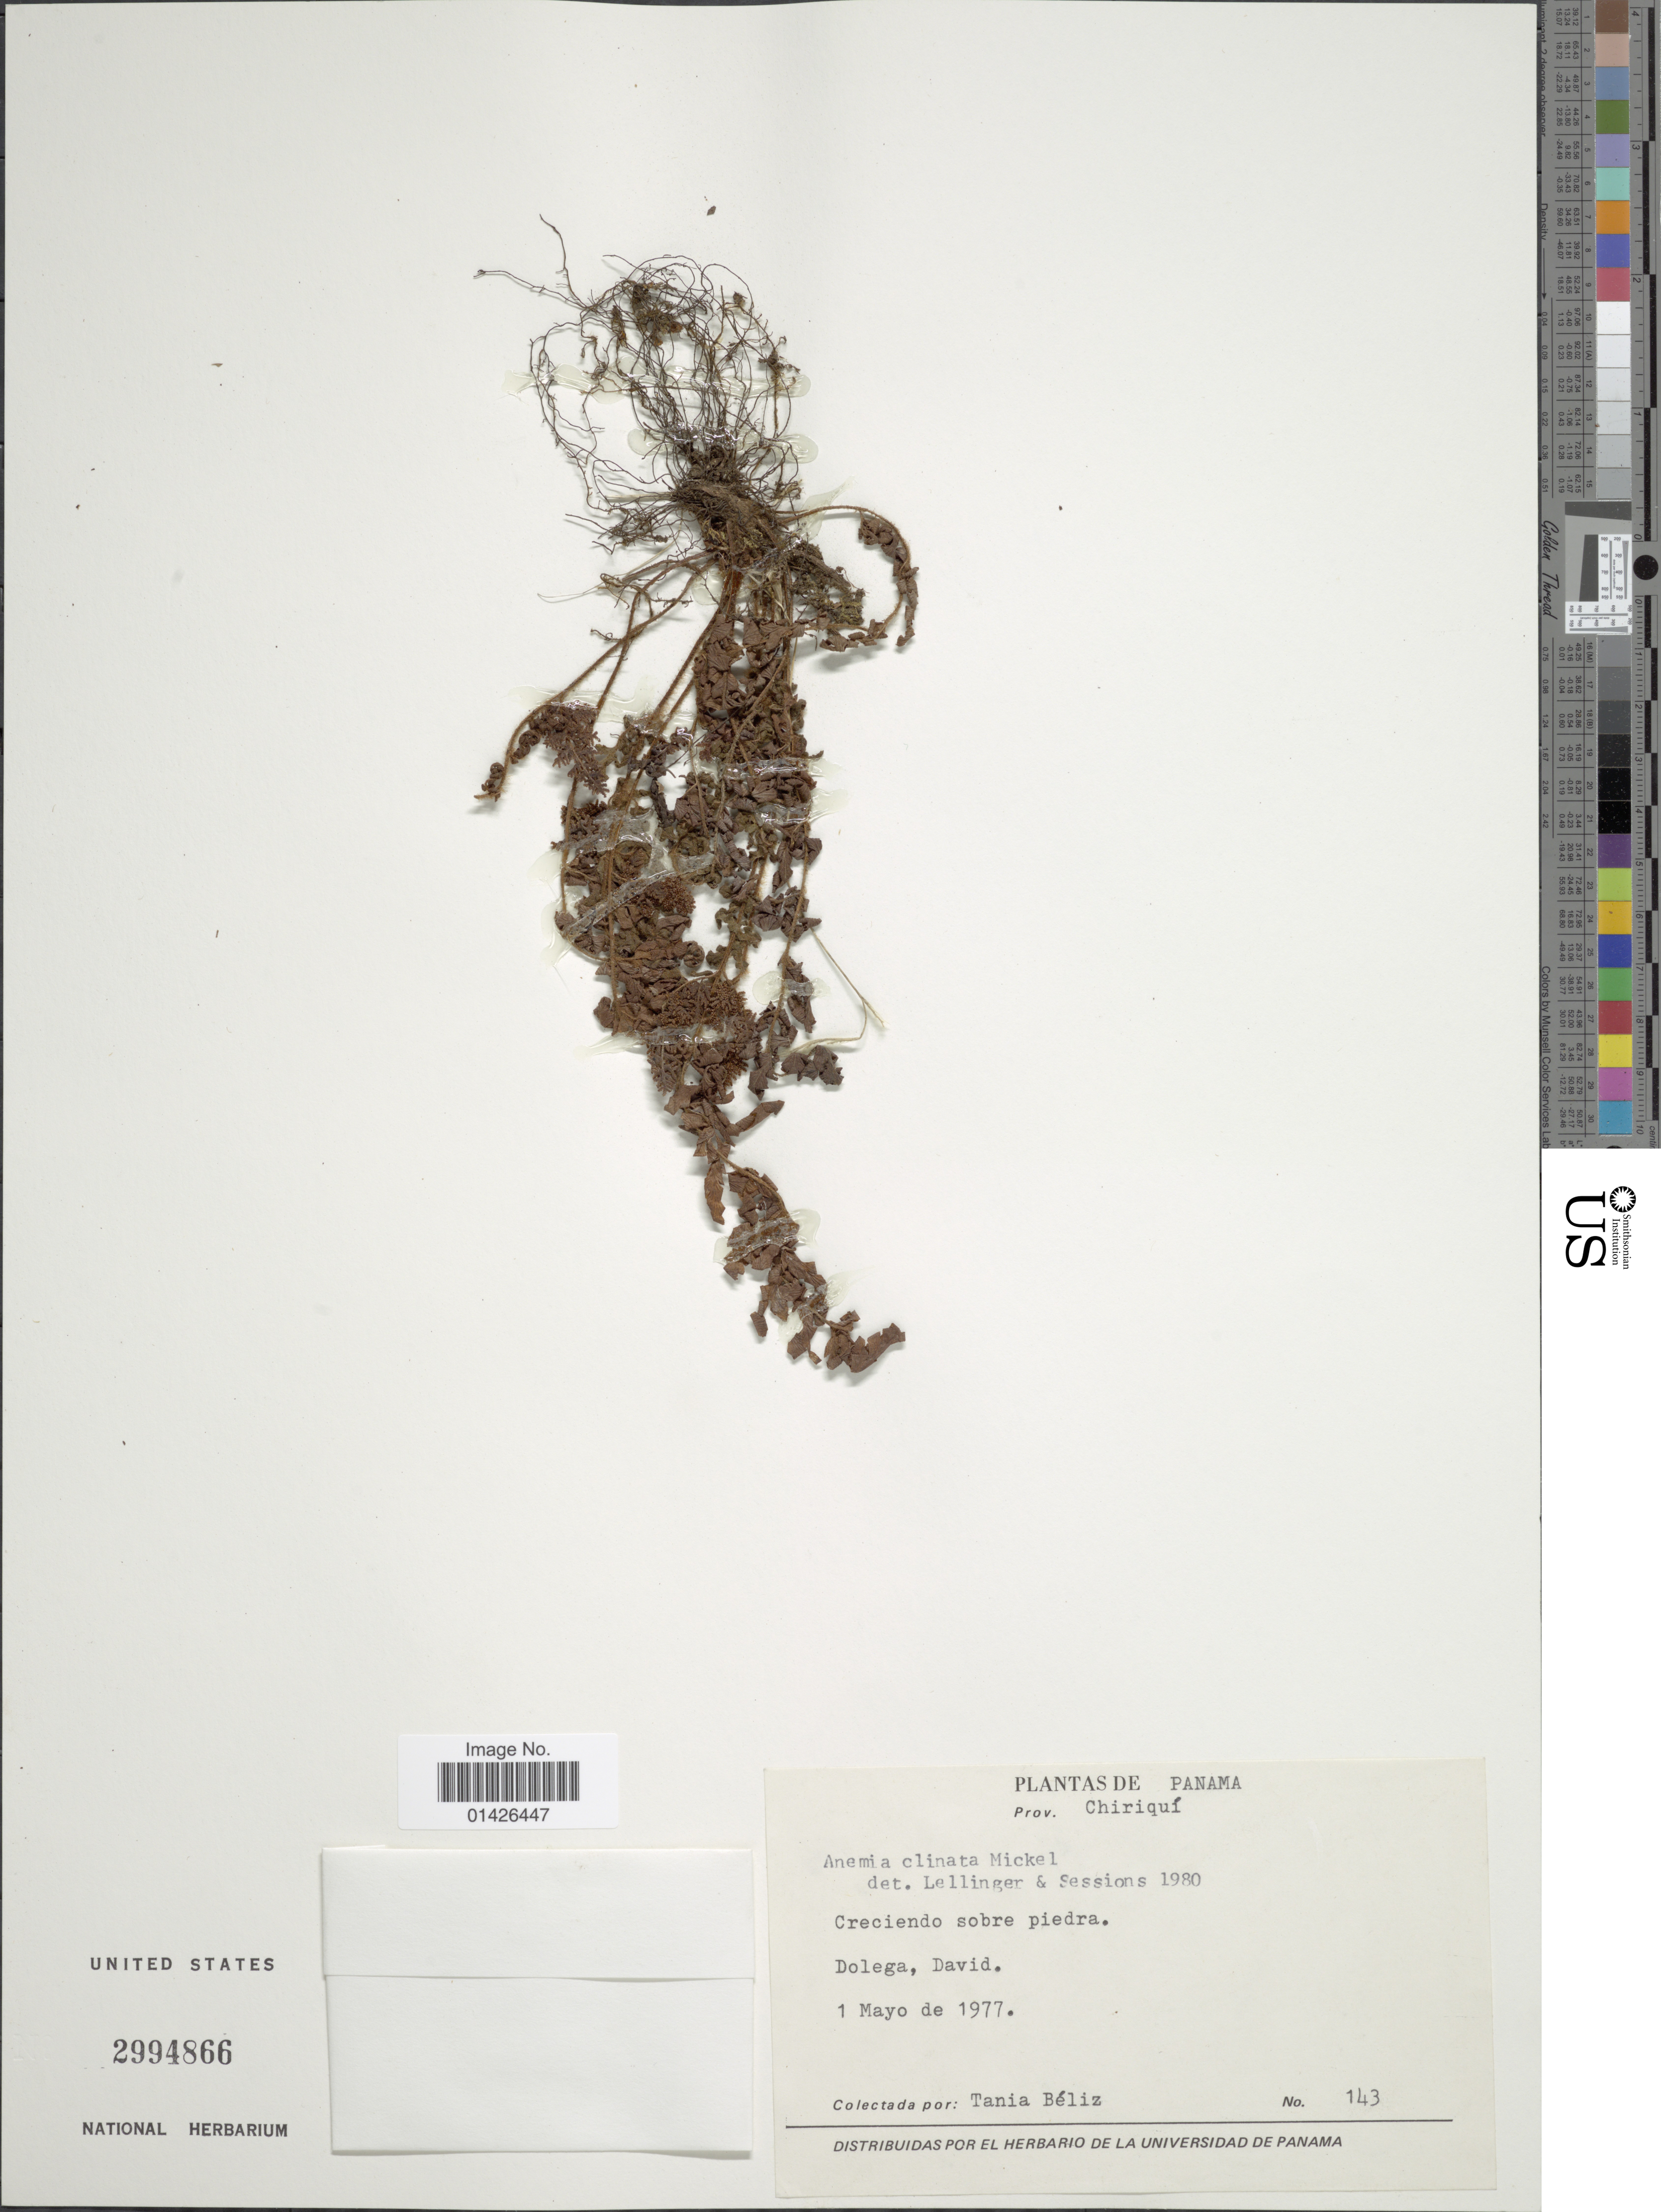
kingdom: Plantae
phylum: Tracheophyta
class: Polypodiopsida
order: Schizaeales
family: Anemiaceae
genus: Anemia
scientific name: Anemia clinata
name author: Mickel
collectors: T. Béliz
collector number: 143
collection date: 1977-05-01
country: Panama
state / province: Chiriqui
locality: Dolega, David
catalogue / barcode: US 2994866